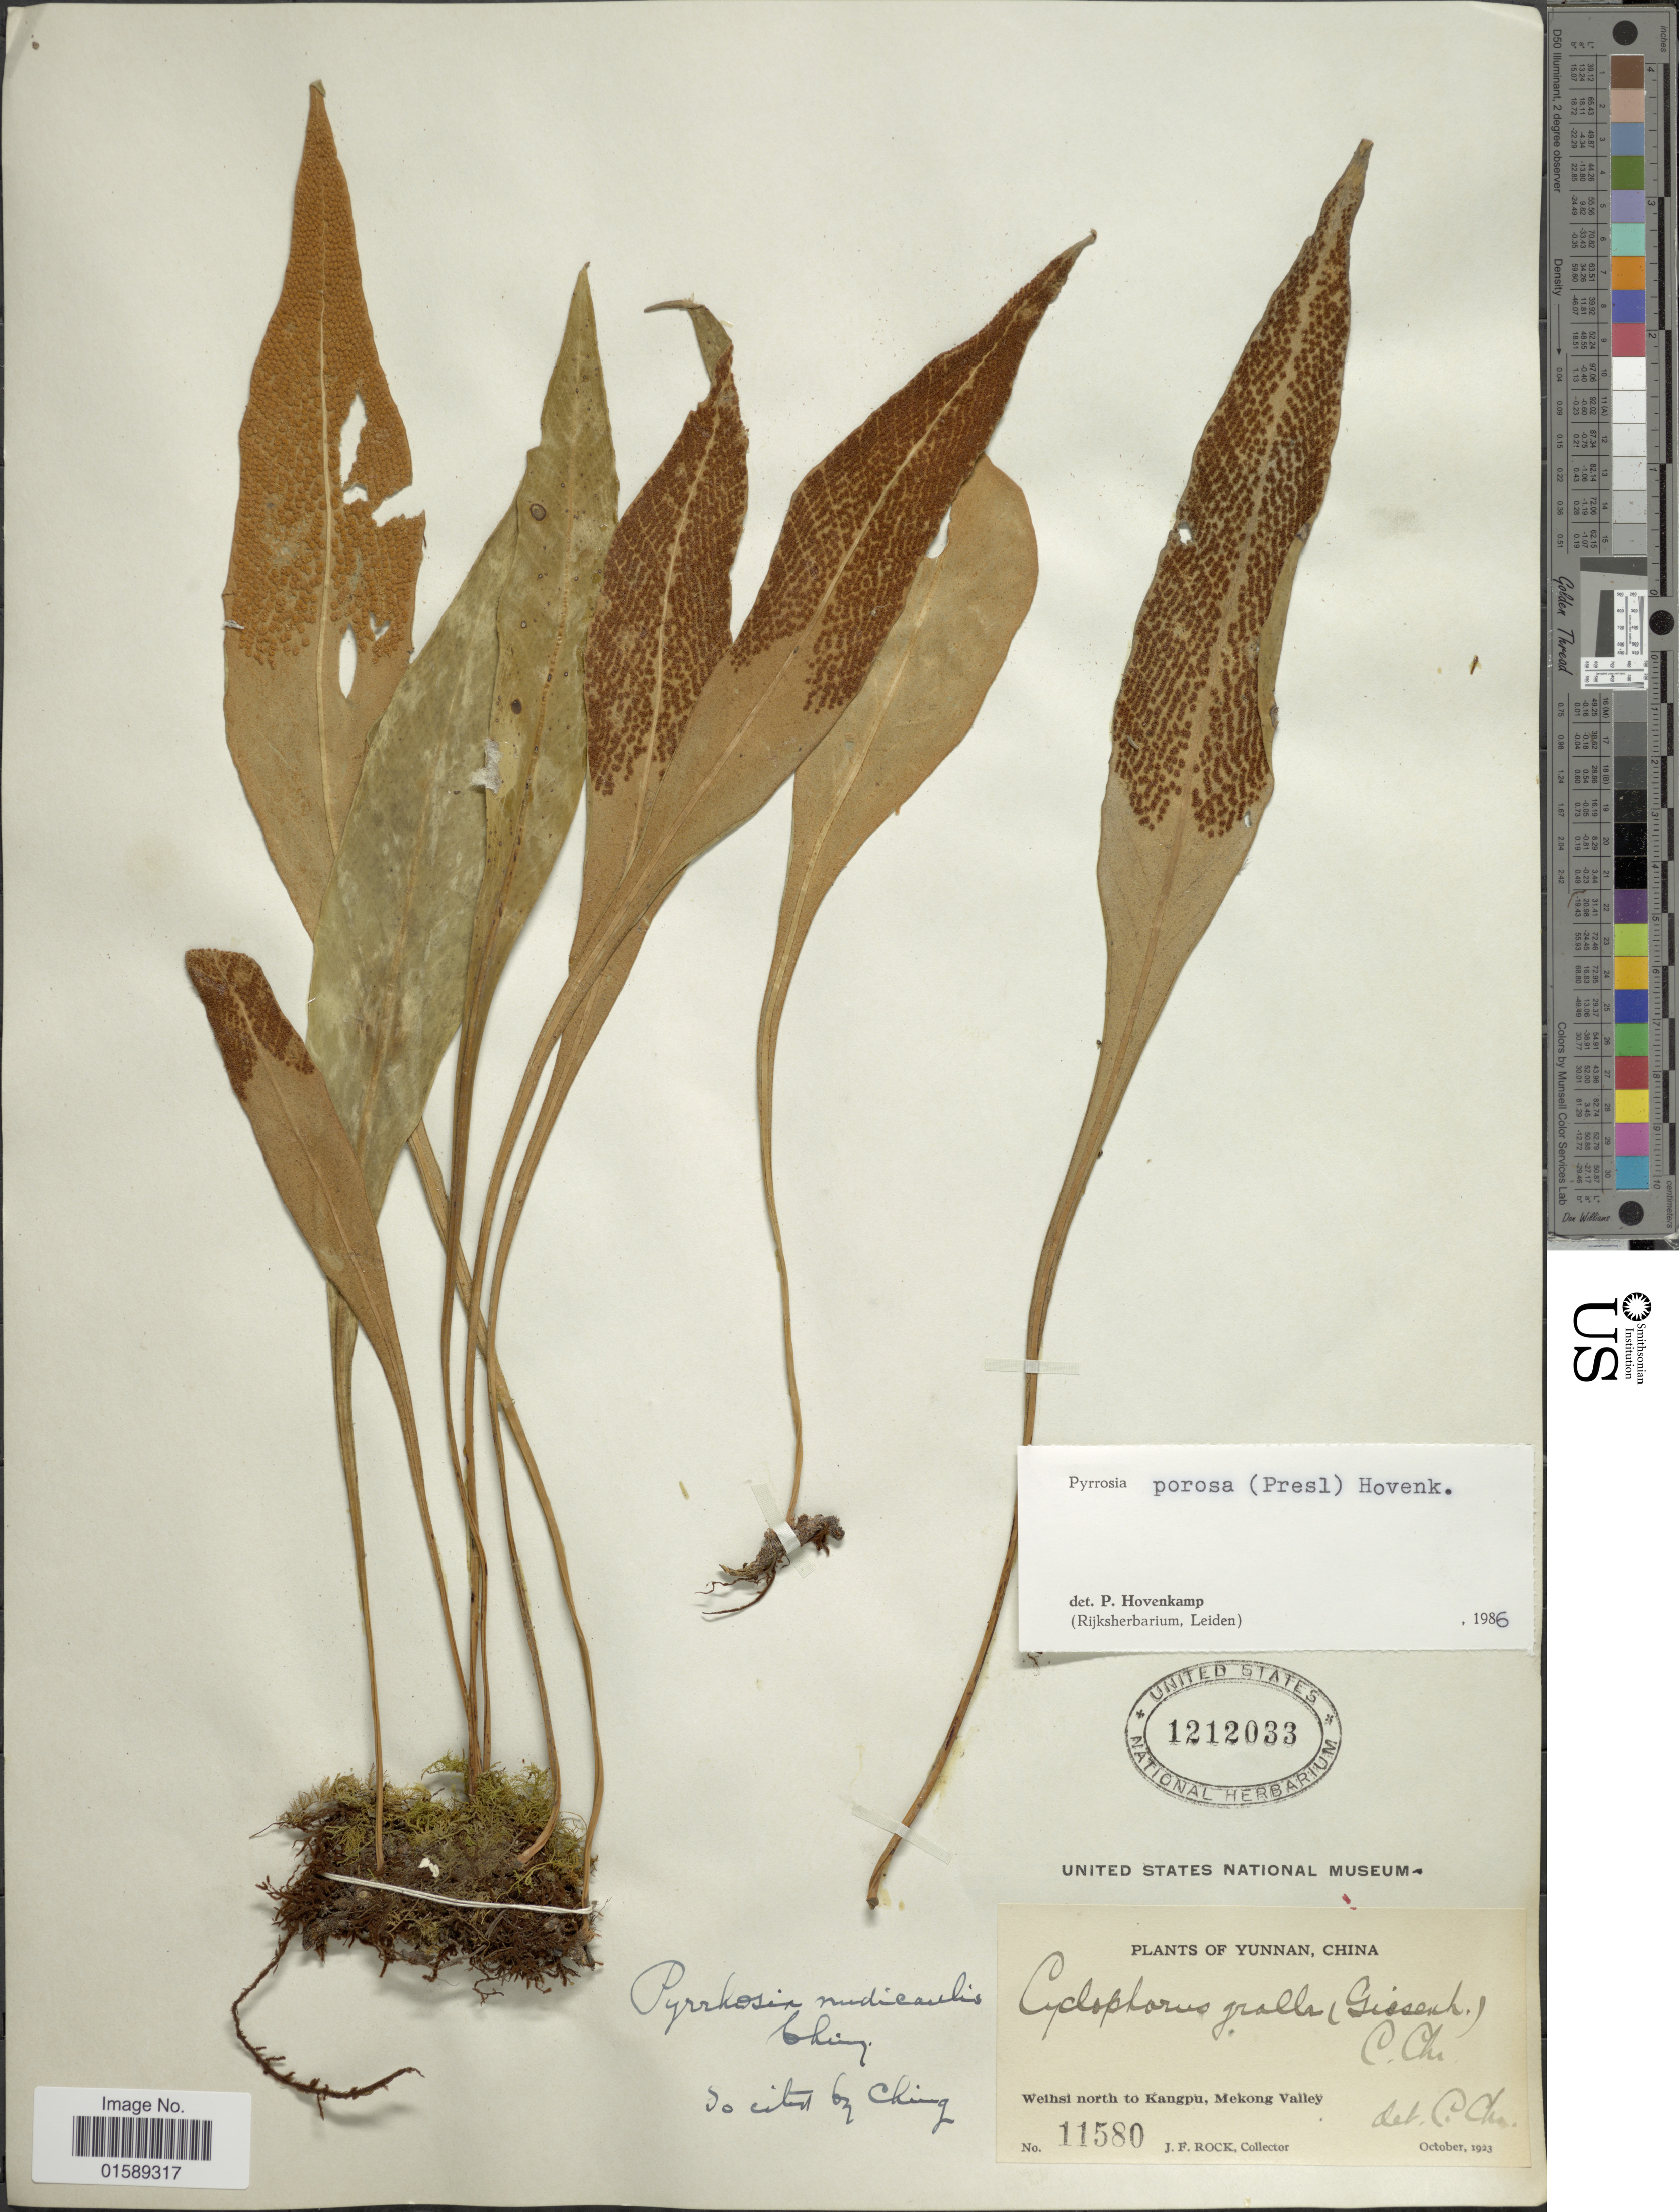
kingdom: Plantae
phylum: Tracheophyta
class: Polypodiopsida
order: Polypodiales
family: Polypodiaceae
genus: Pyrrosia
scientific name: Pyrrosia porosa var. porosa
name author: (C. Presl) Hovenkamp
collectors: J. Rock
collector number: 11580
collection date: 1923-10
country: China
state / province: Yunnan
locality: Yunnan, China, Welhsi north to Kangpu, Mekong Valley.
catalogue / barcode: US 1212033